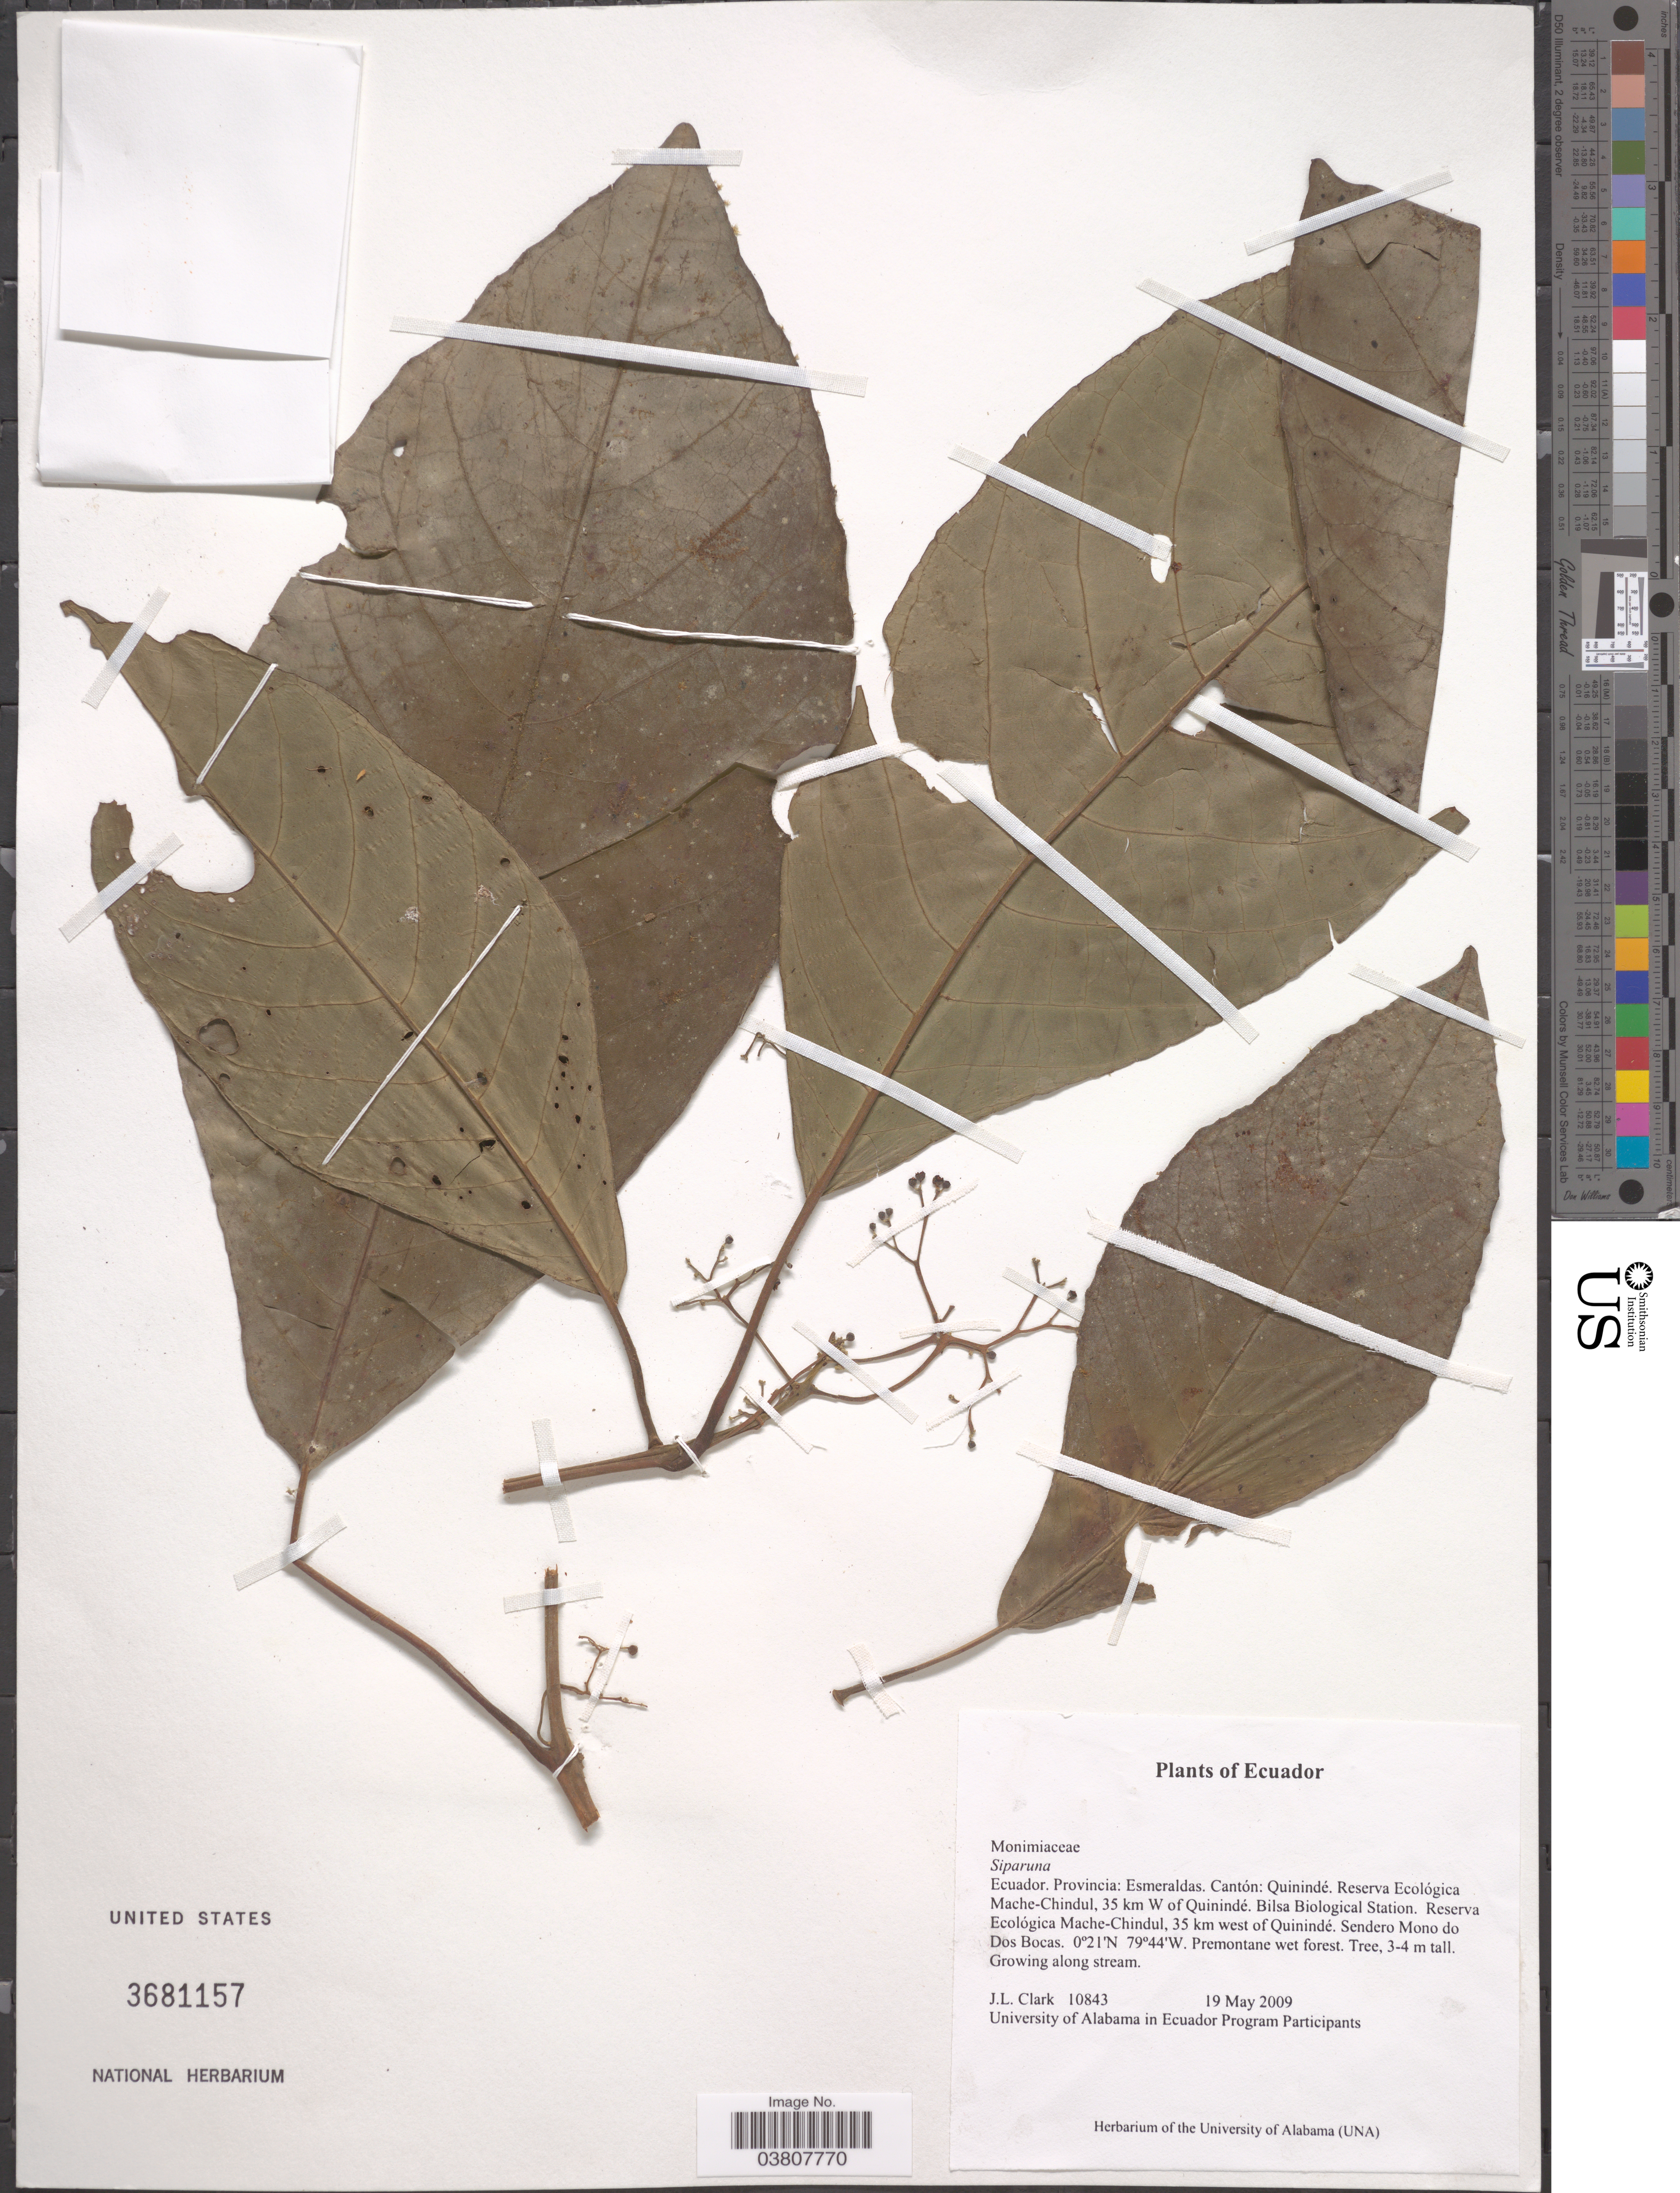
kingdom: Plantae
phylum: Tracheophyta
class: Magnoliopsida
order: Laurales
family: Siparunaceae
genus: Siparuna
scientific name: Siparuna sp.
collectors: J. L. Clark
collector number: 10843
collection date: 2009-05-19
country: Ecuador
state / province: Esmeraldas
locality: Cantón: Quinindé. Reserva Ecológica Mache-Chindul, 35 km W of Quinindé. Bilsa Biological Station. Reserva Ecológica Mache-Chindul, 35 km west of Quinindé. Sendero Mono do Dos Bocas.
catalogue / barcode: US 3681157